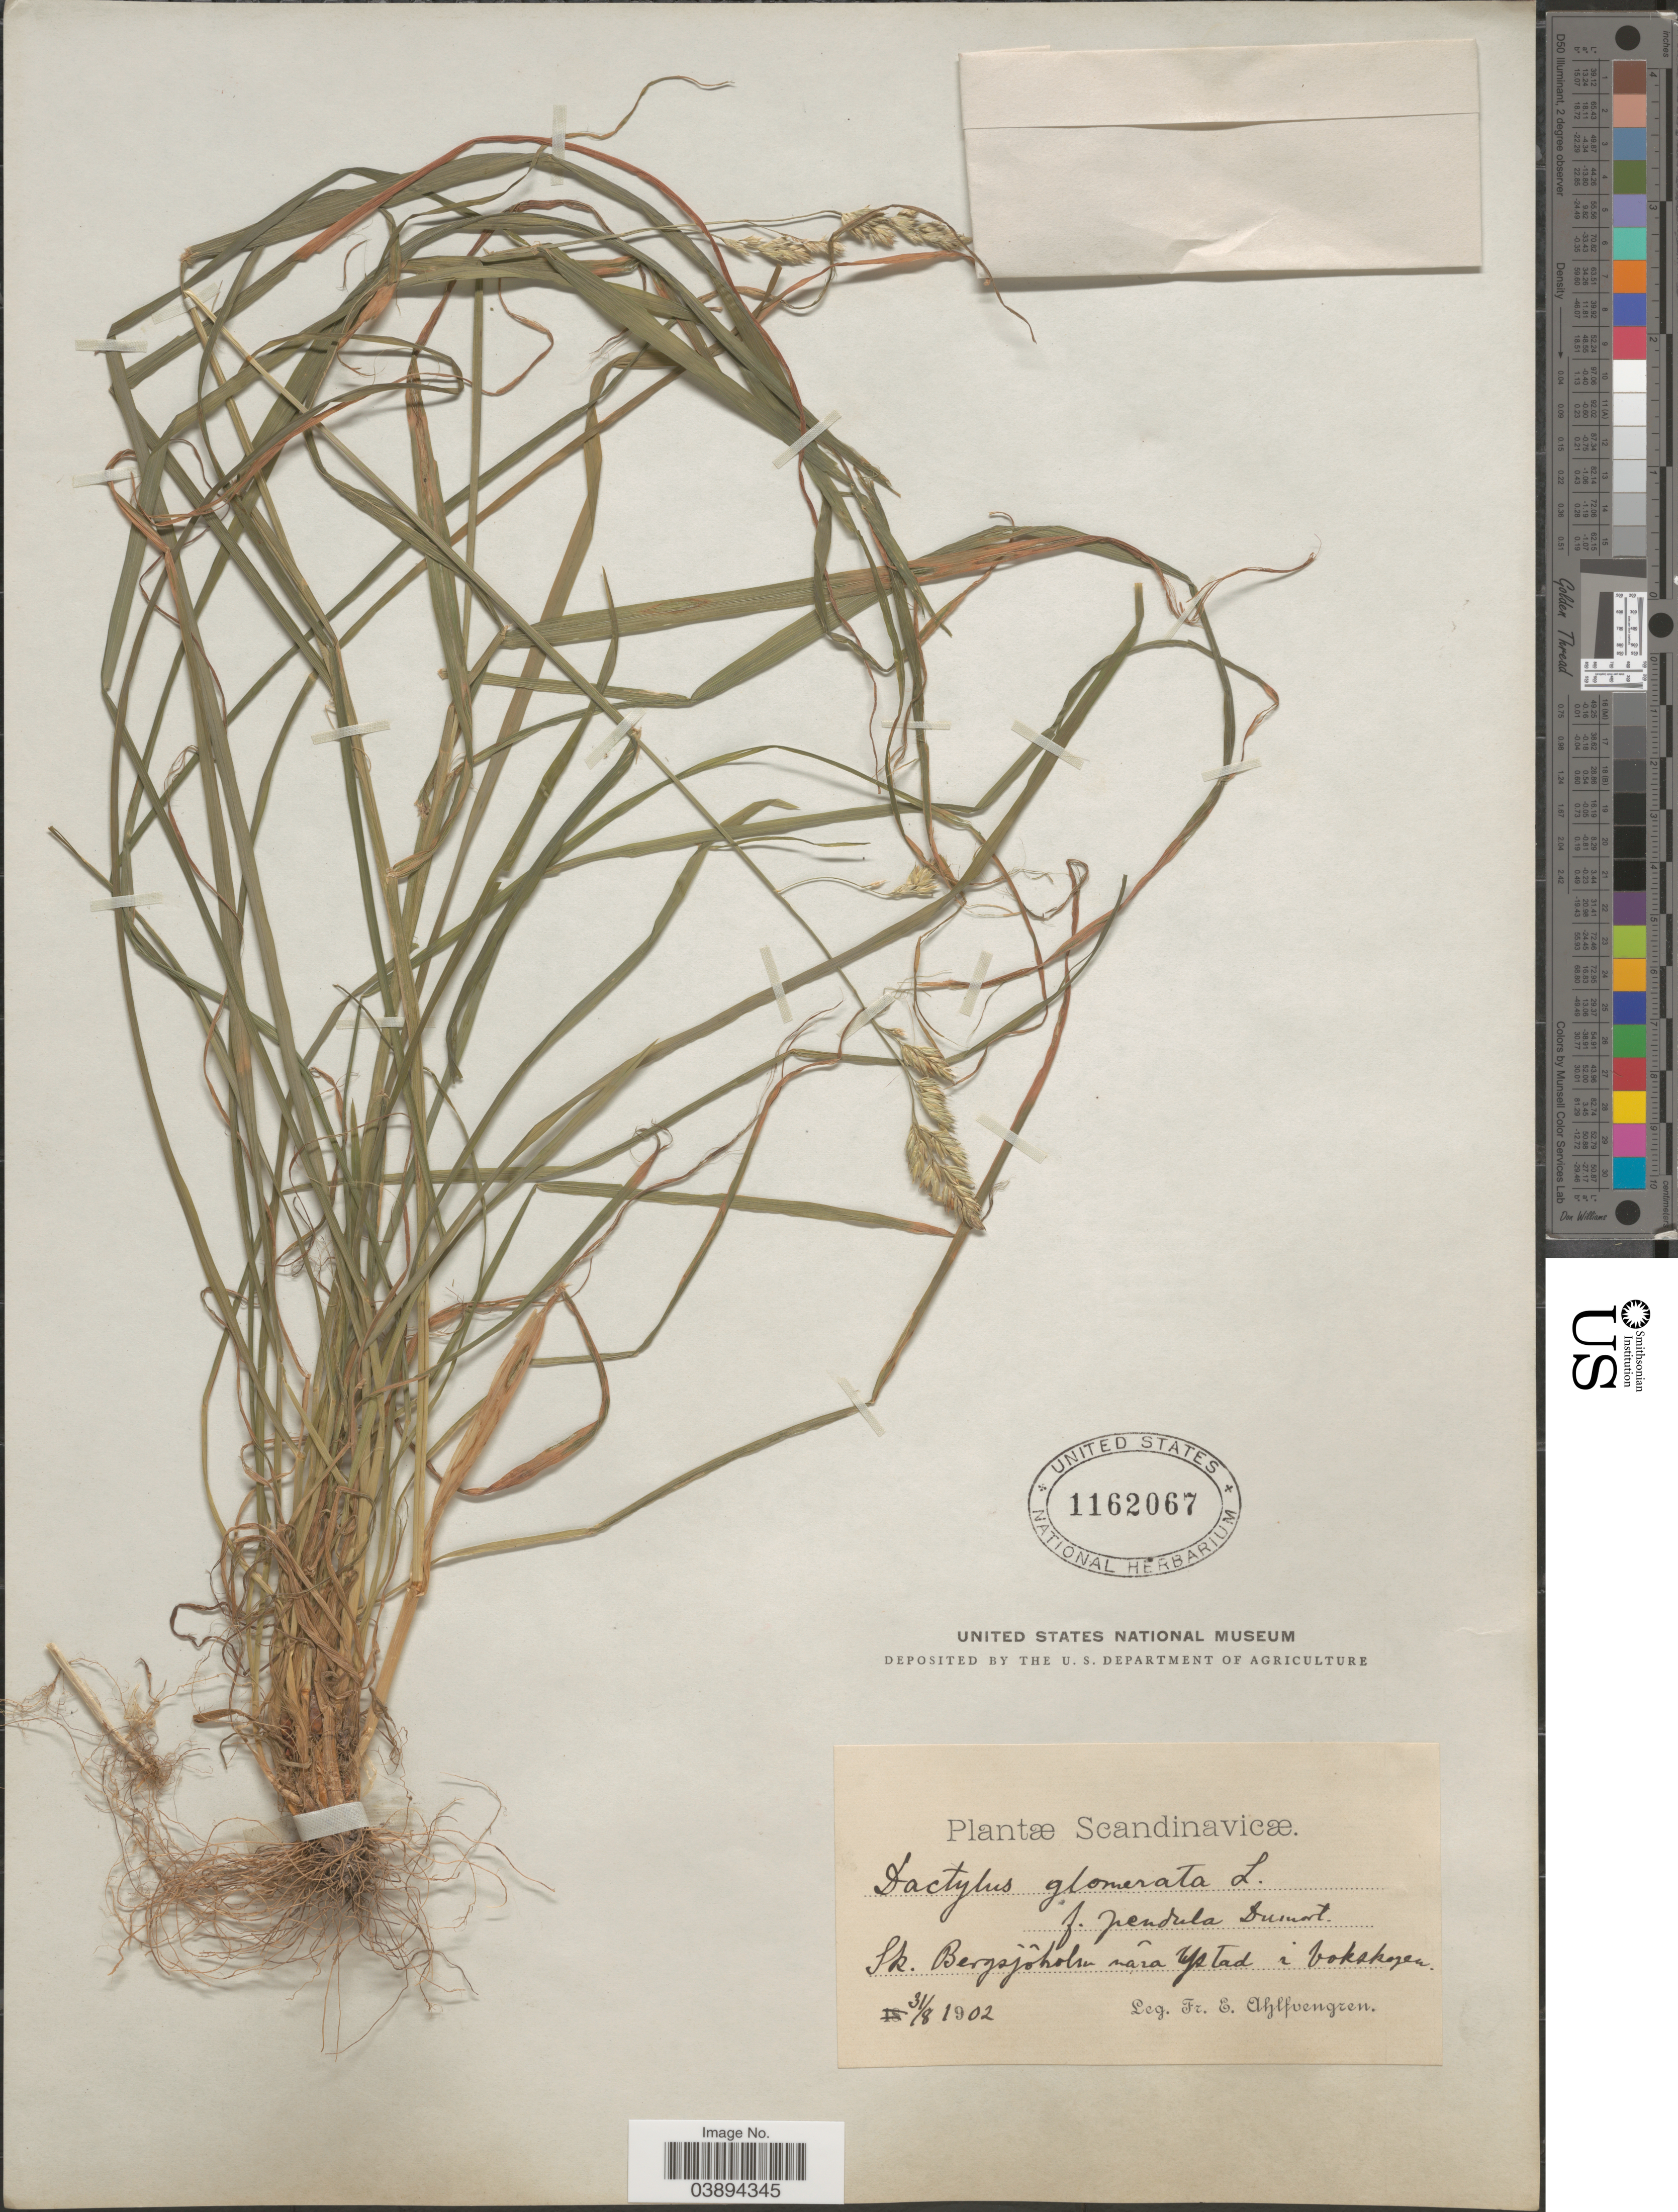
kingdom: Plantae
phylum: Tracheophyta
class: Liliopsida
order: Poales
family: Poaceae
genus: Dactylis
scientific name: Dactylis glomerata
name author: L.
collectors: E. Ahlfvengren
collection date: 1902-08-31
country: Sweden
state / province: Skåne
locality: Scandinavicæ. Sk. Bergsjöholm nara Ystad i vokskogen.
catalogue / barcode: US 1162067